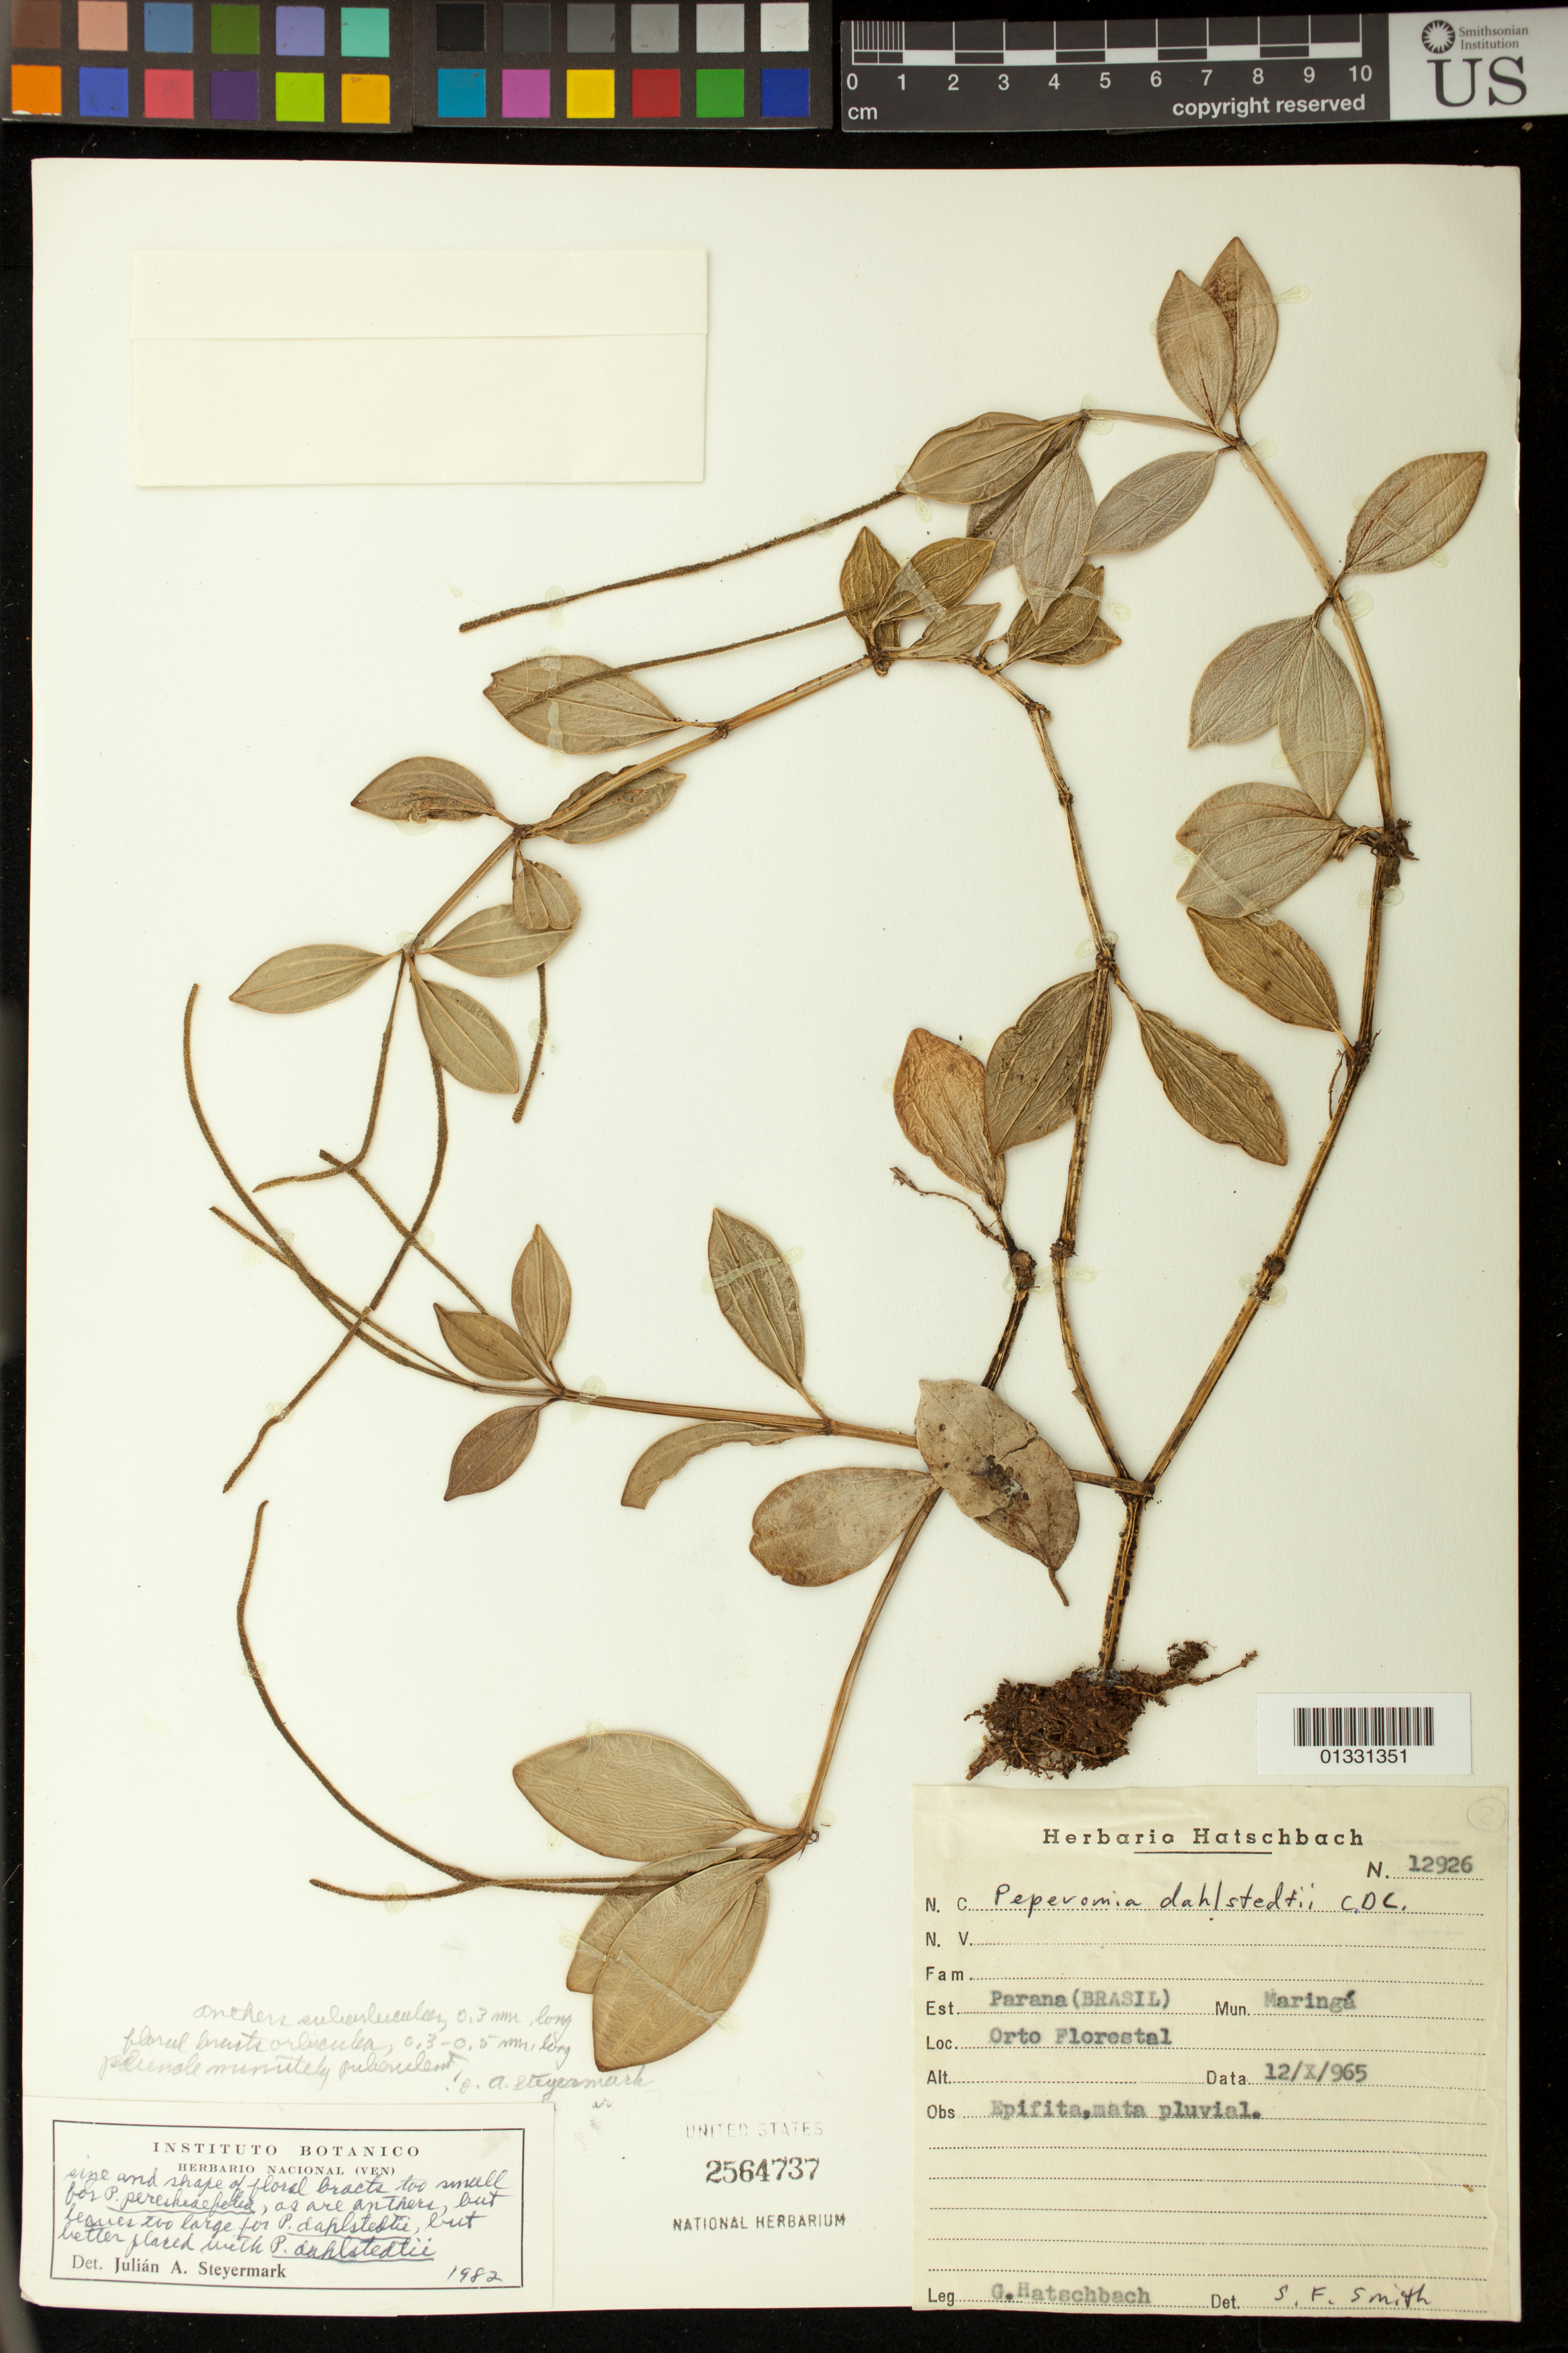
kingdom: Plantae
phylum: Tracheophyta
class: Magnoliopsida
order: Piperales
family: Piperaceae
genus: Peperomia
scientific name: Peperomia dahlstedtii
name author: C. DC.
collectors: G. Hatschbach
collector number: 12926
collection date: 1965-10-12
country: Brazil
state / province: Paraná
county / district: Maringá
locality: Horto Florestal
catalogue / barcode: US 2564737